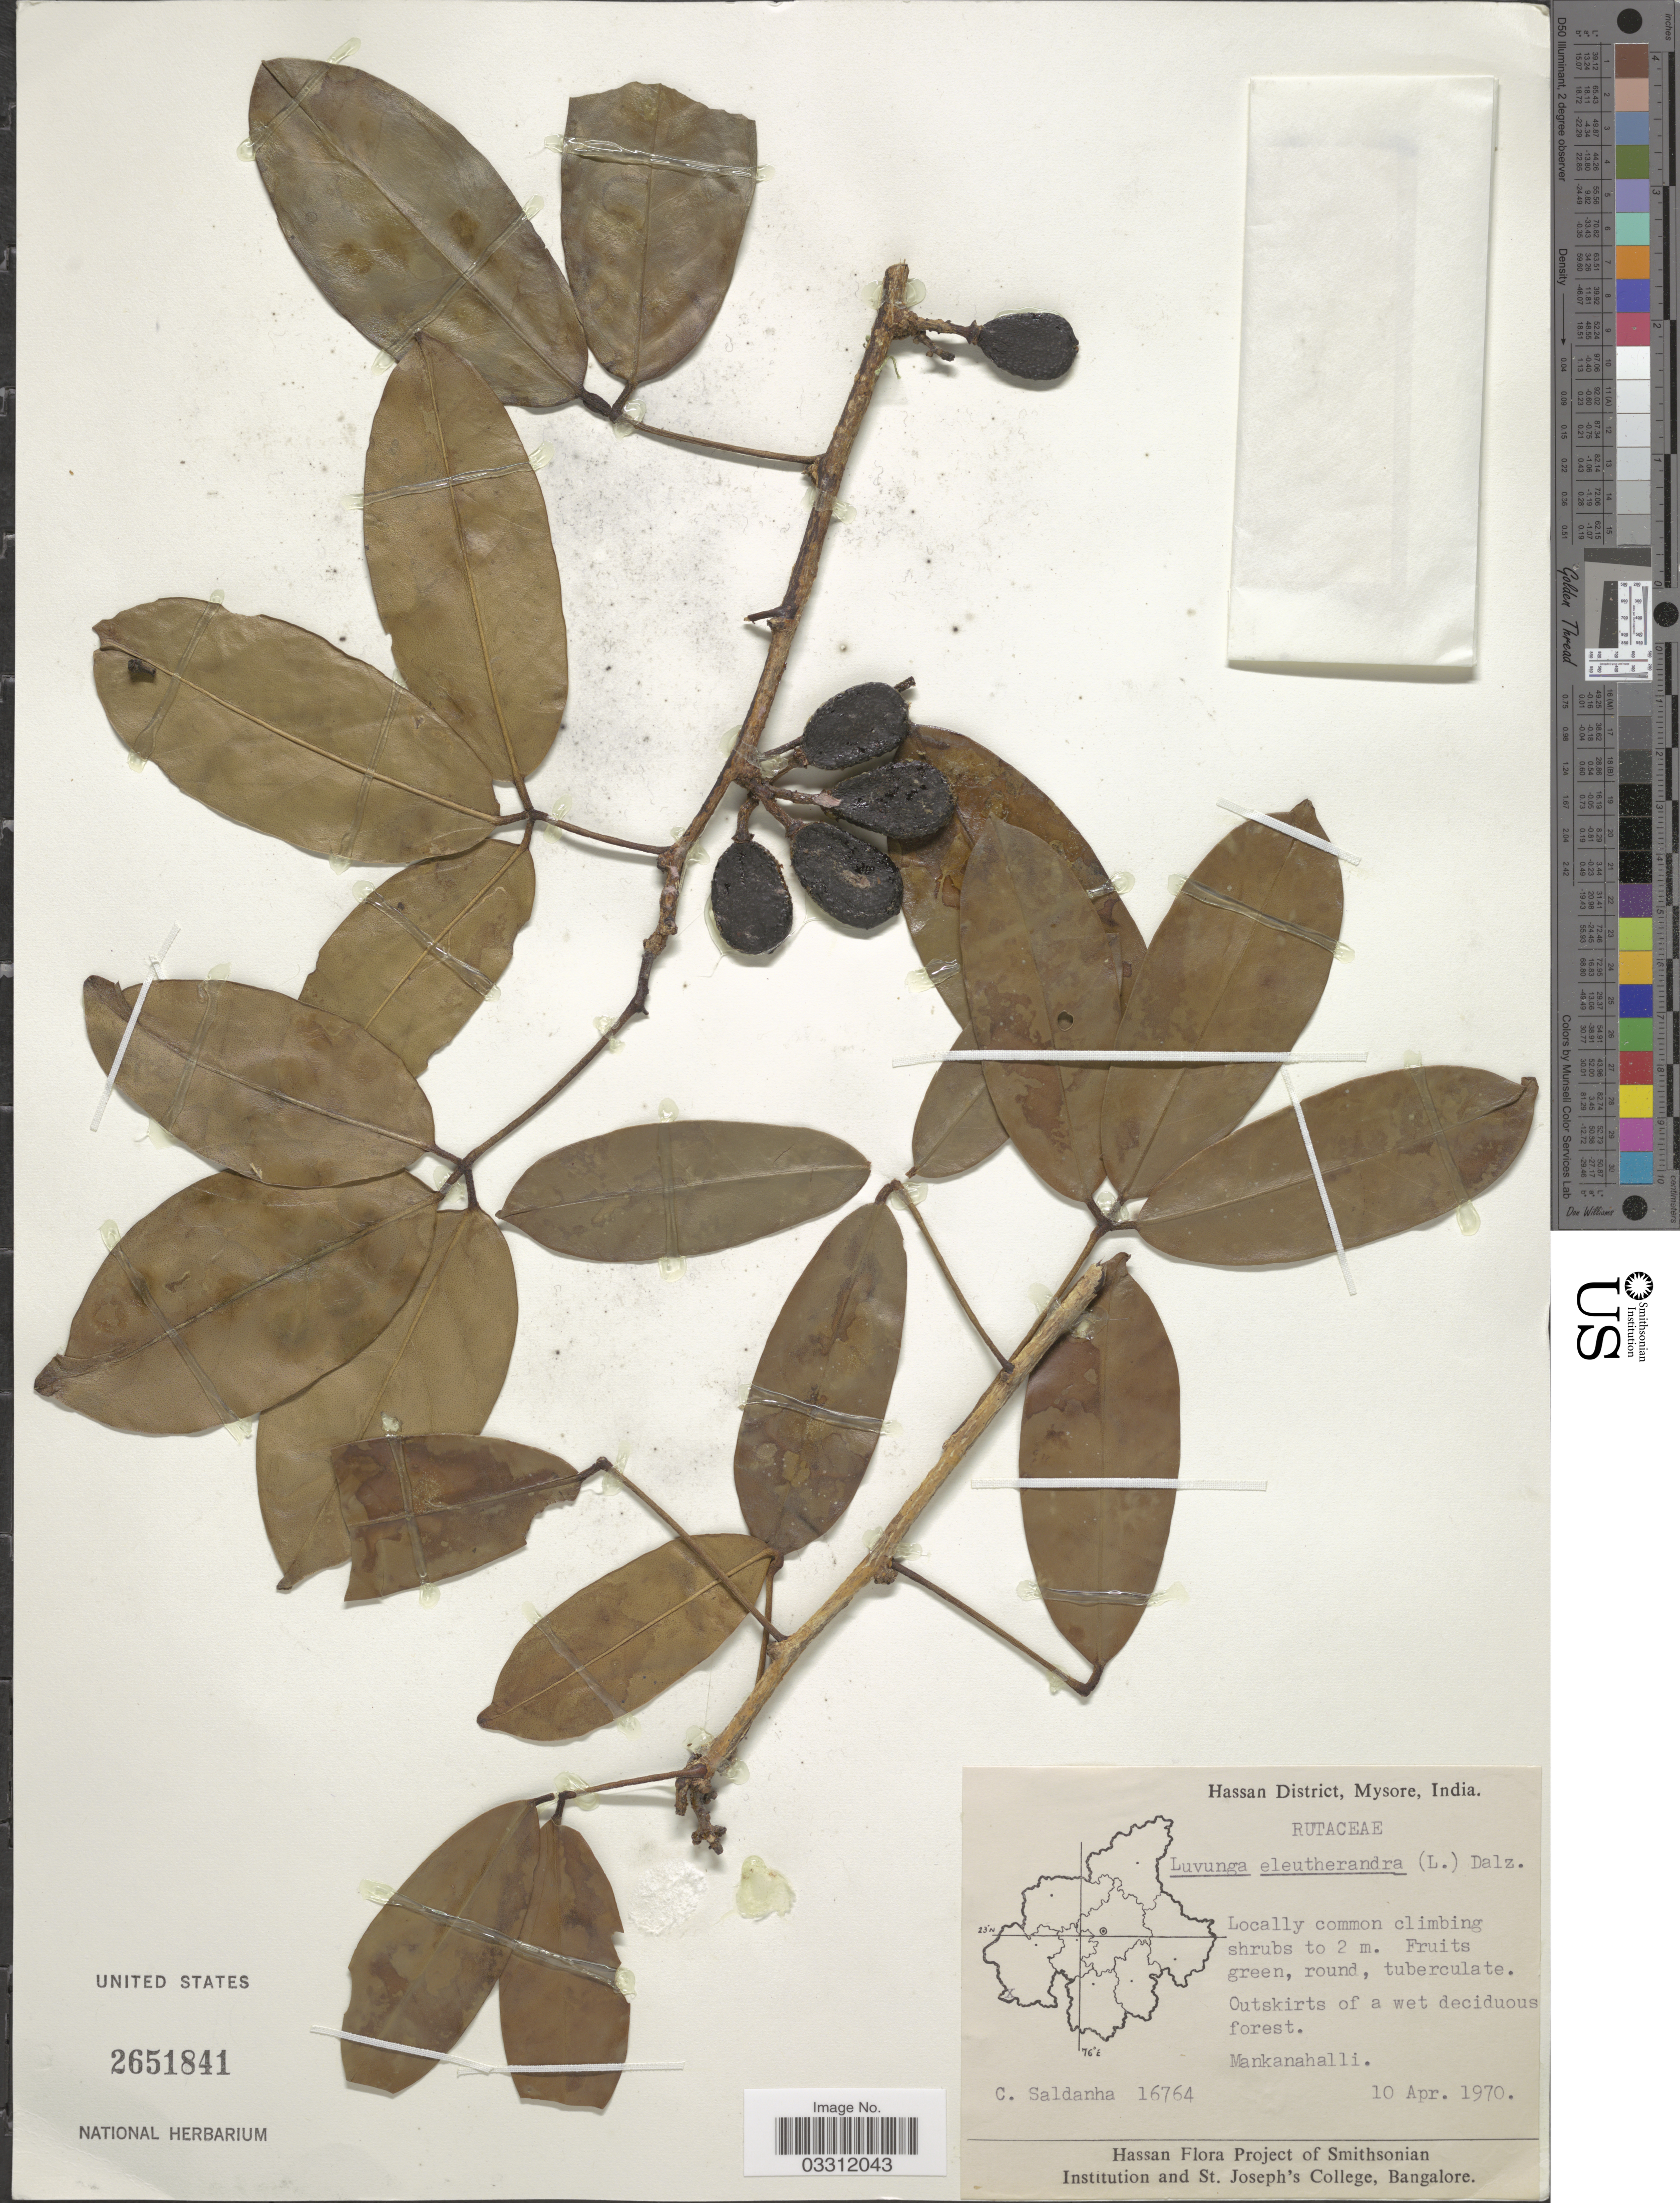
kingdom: Plantae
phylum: Tracheophyta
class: Magnoliopsida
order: Sapindales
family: Rutaceae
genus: Luvunga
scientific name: Luvunga eleutherandra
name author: Dalzell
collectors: C. Saldanha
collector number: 16764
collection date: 1970-04-10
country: India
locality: Hassan District, Mysore, Mankanahalli.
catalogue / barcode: US 2651841